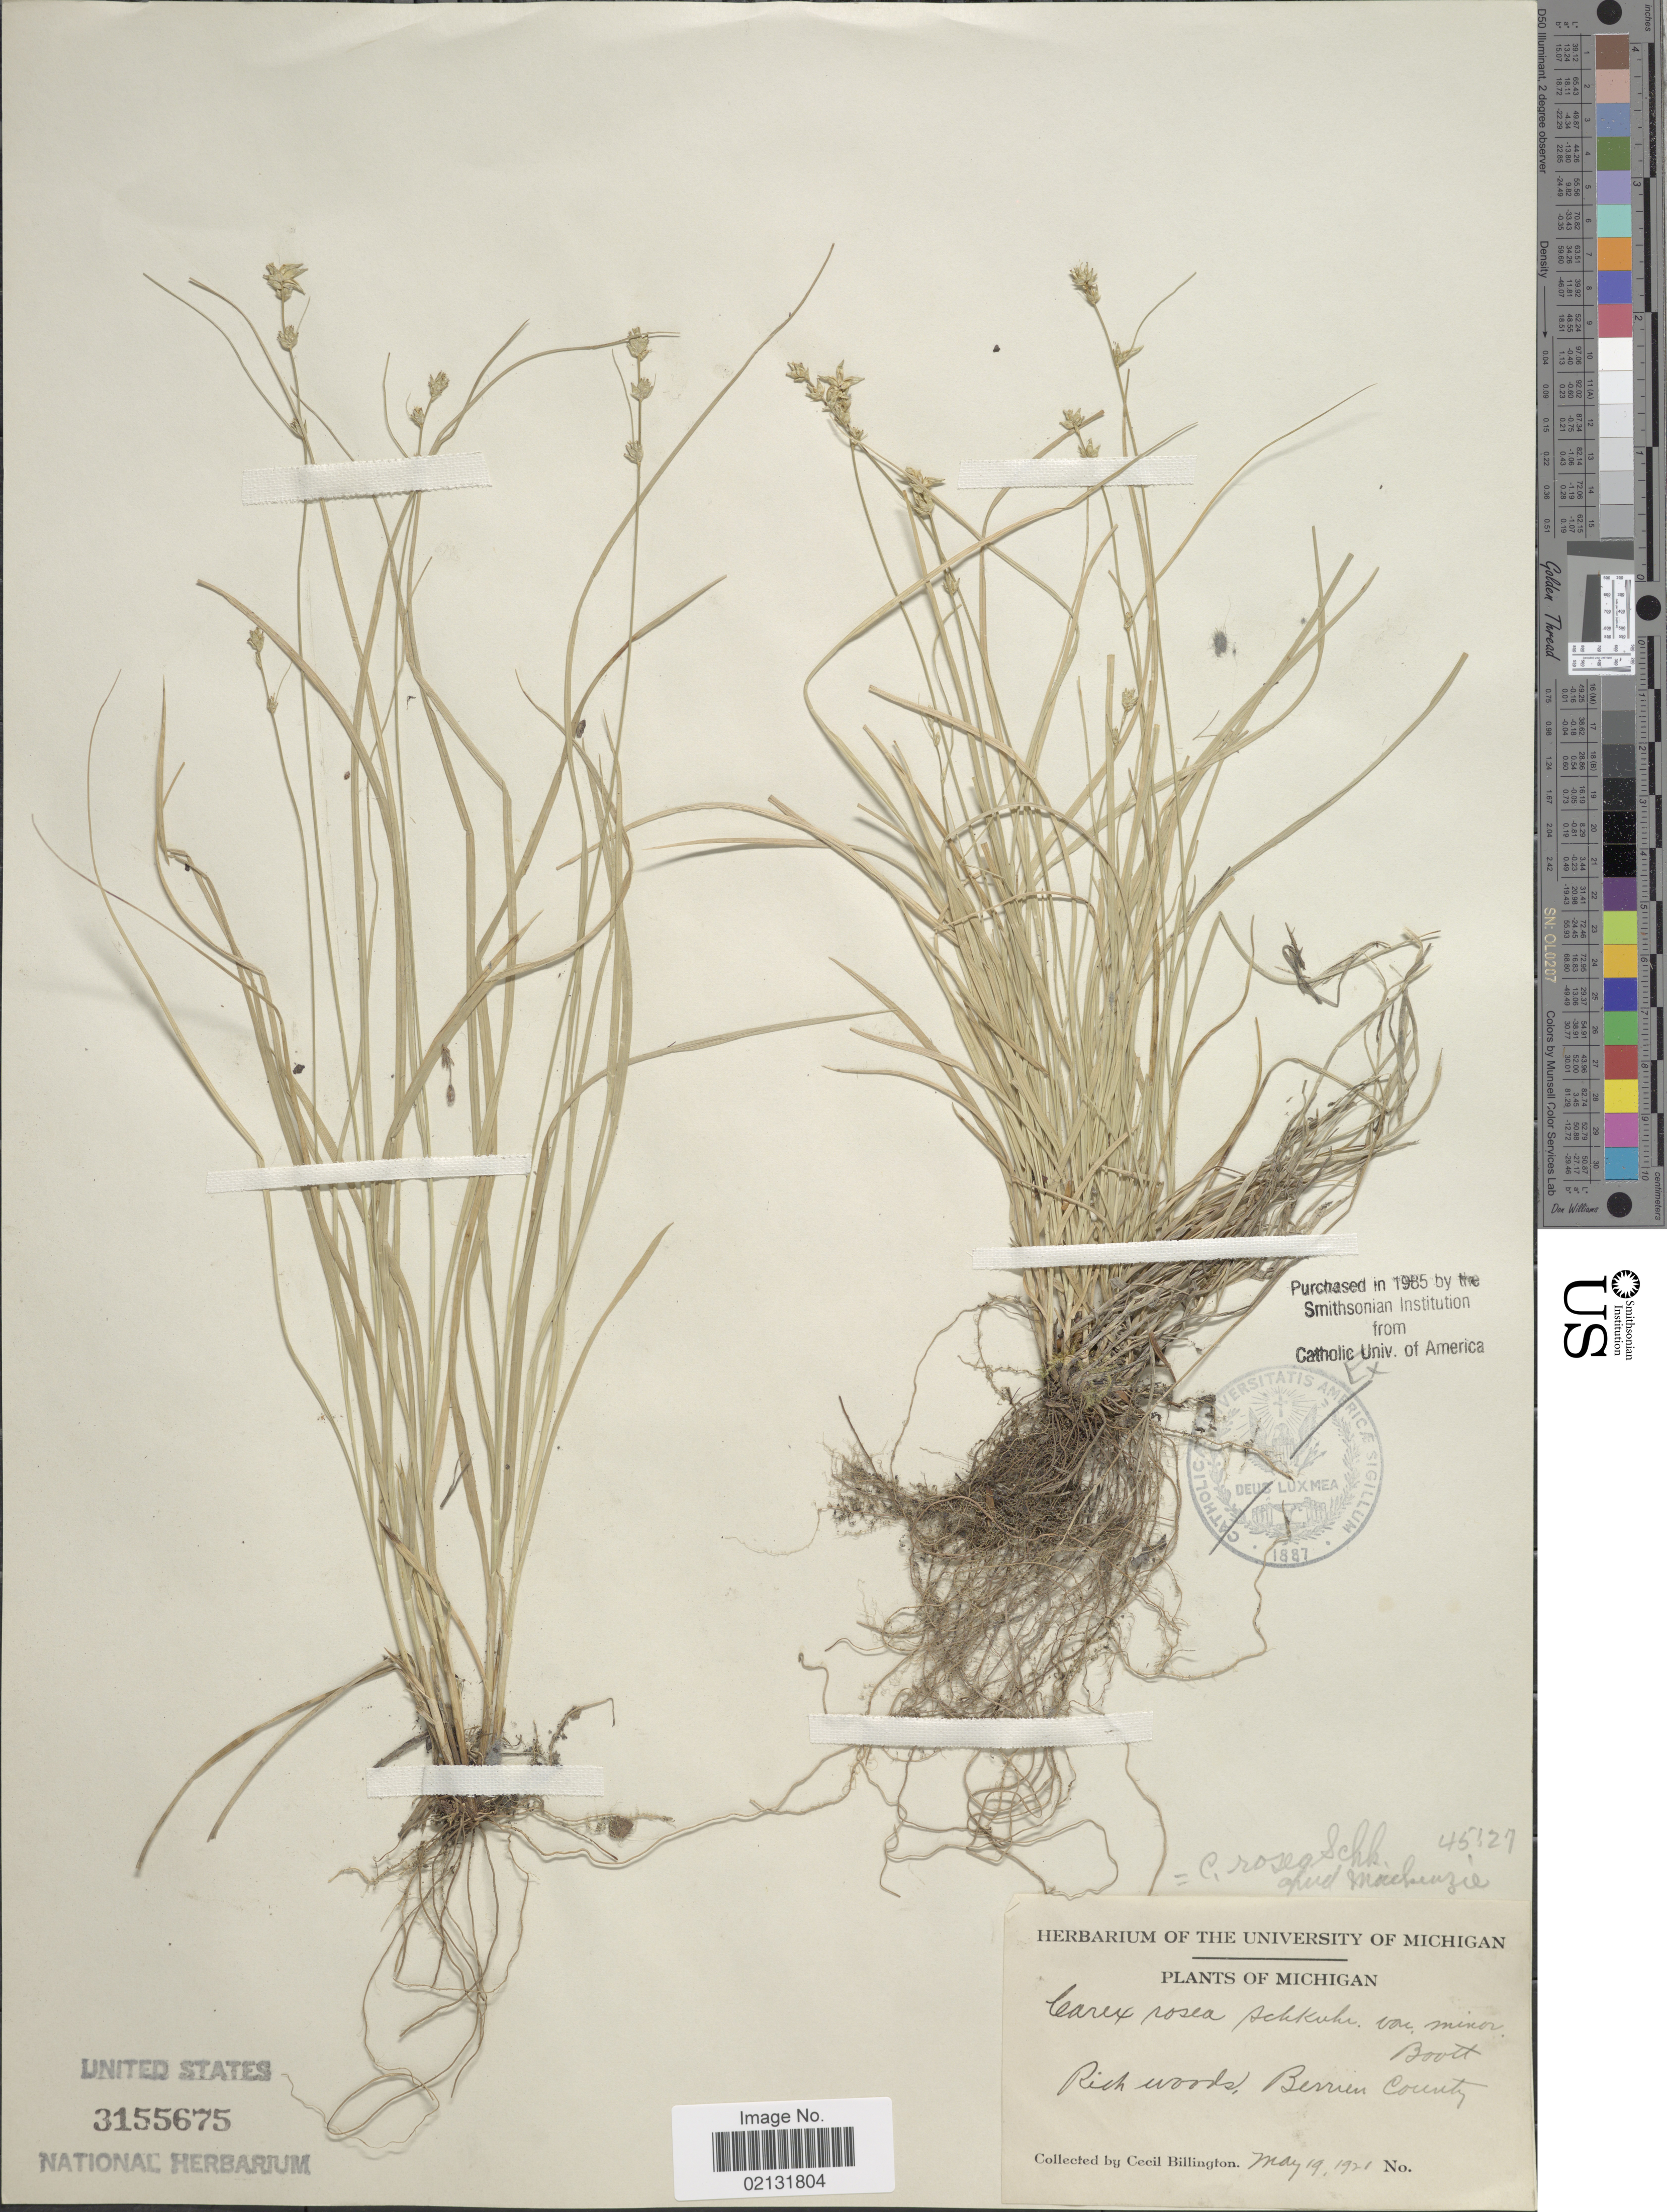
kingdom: Plantae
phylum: Tracheophyta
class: Liliopsida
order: Poales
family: Cyperaceae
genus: Carex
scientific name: Carex rosea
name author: Willd.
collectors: C. Billington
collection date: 1921-05-19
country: United States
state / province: Michigan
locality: Michigan, Rich woods, Berrien County.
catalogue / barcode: US 3155675